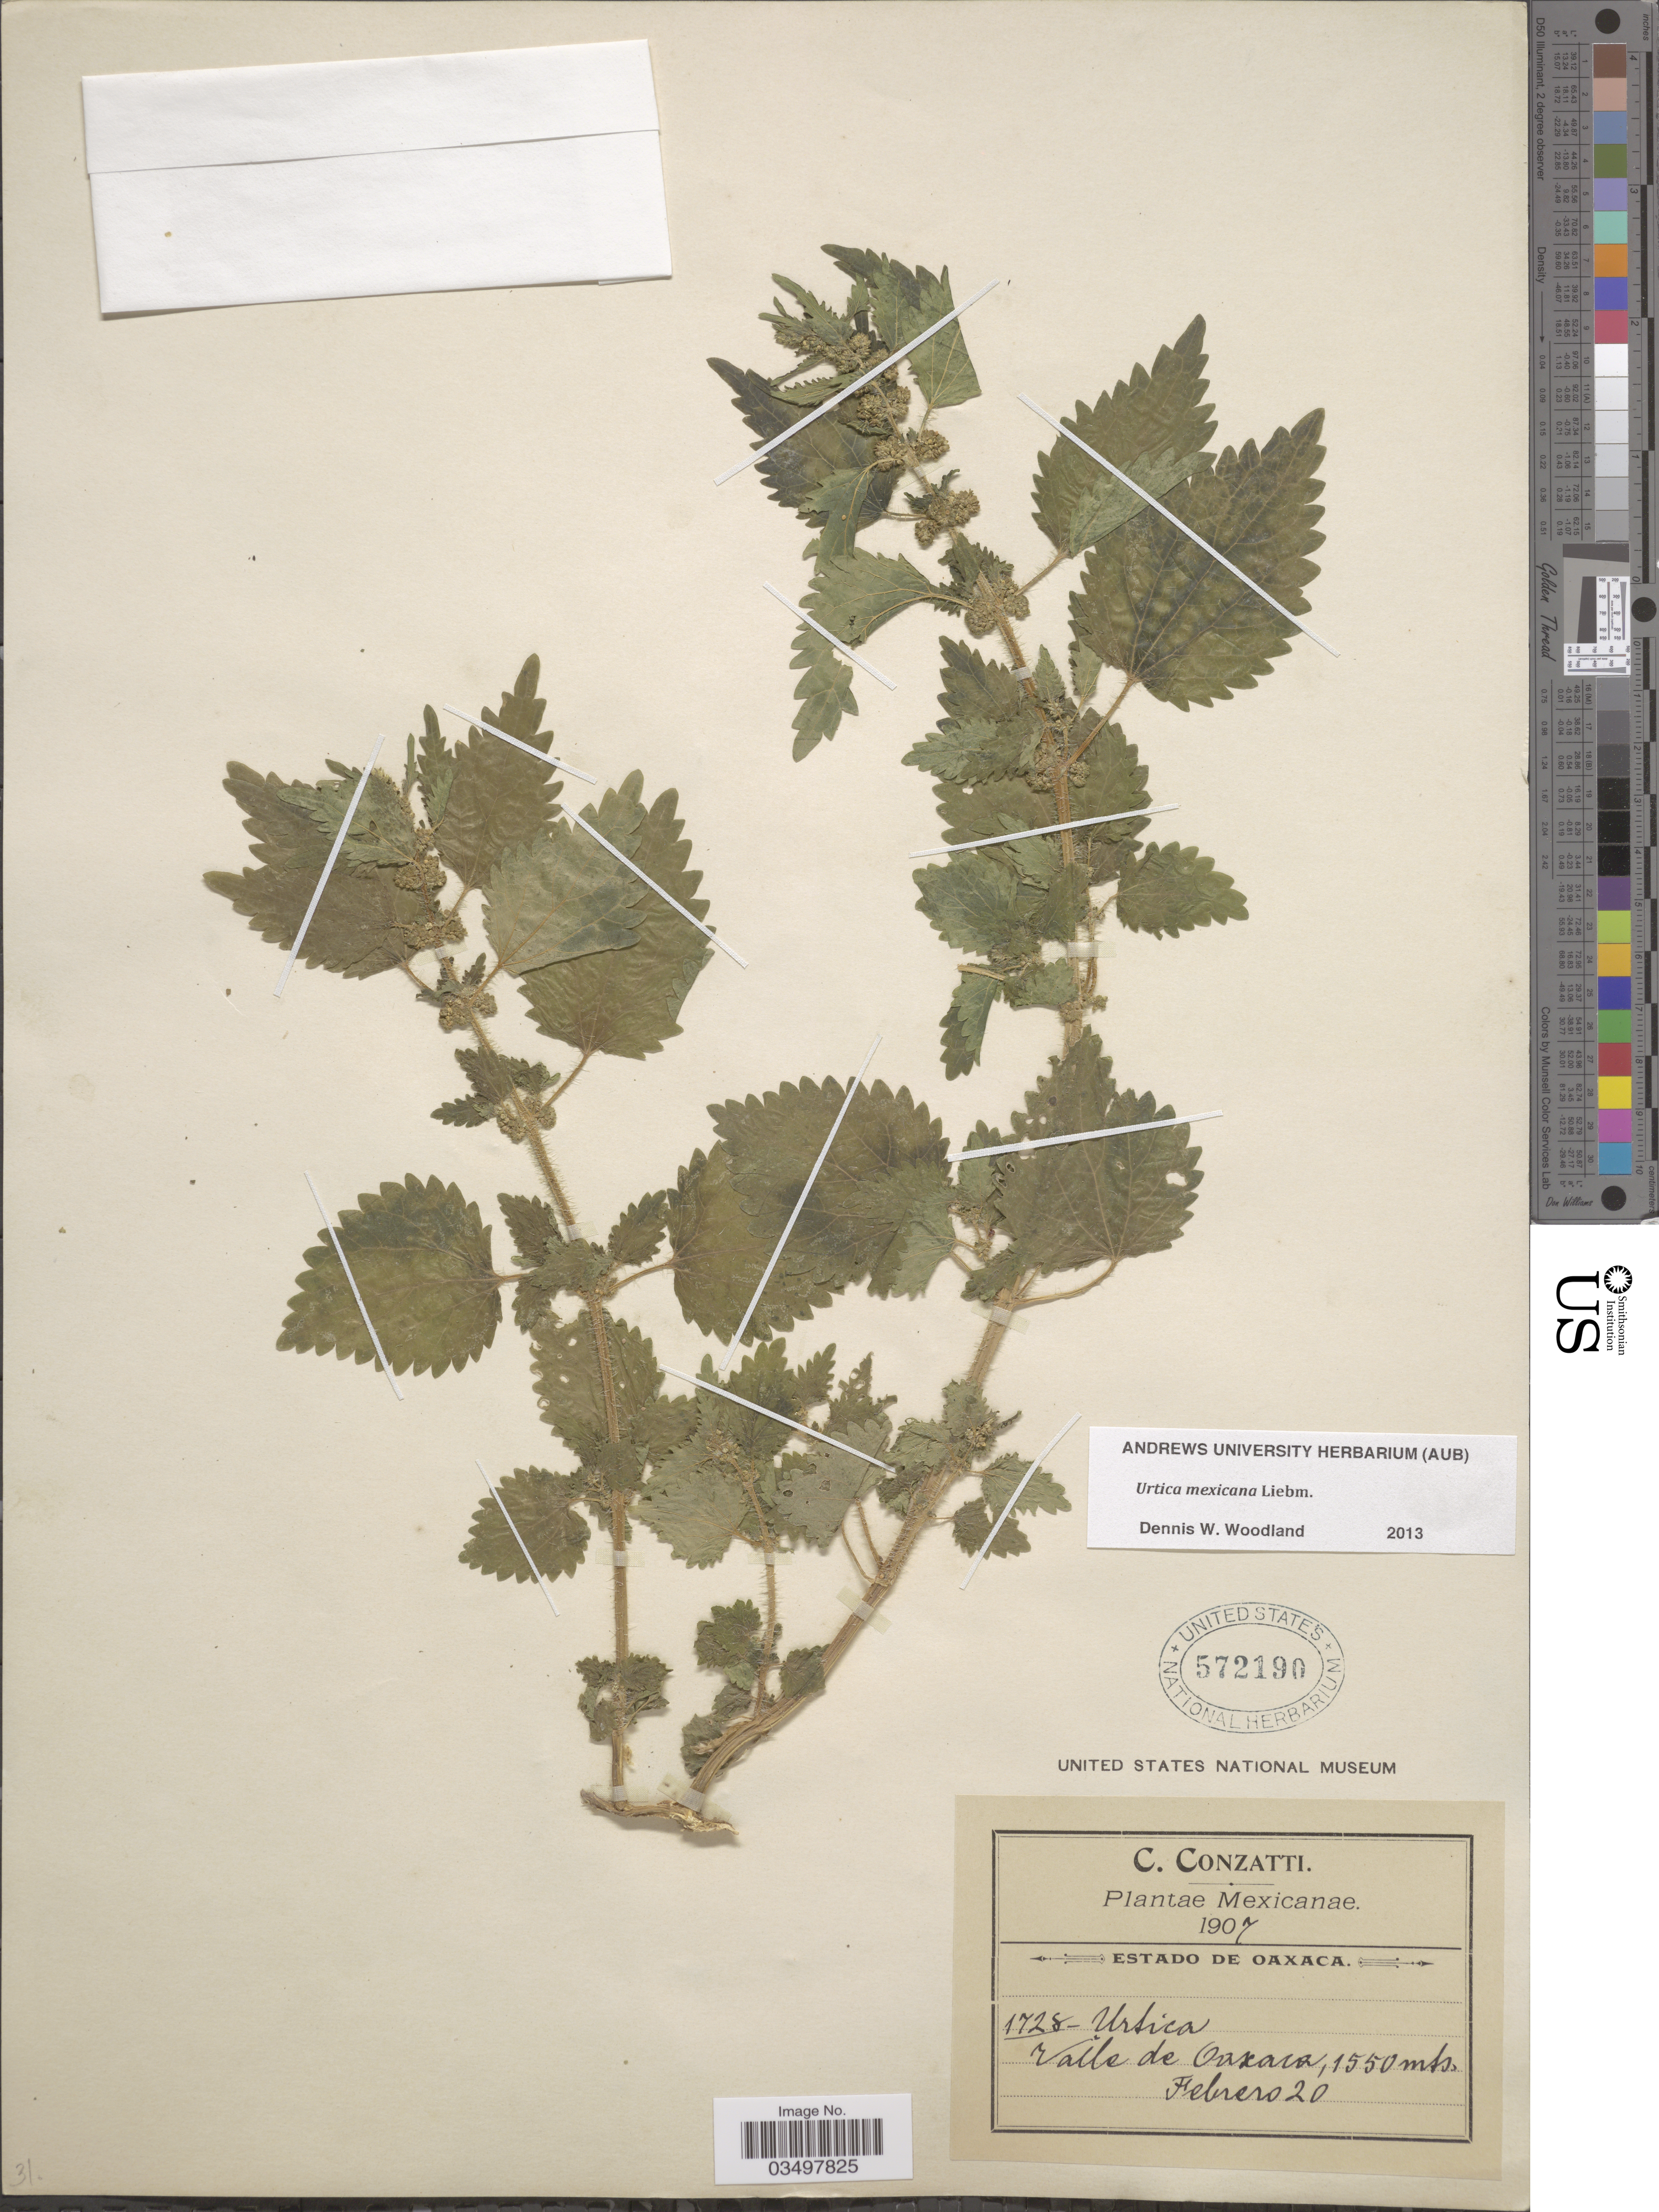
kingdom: Plantae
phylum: Tracheophyta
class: Magnoliopsida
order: Rosales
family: Urticaceae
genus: Urtica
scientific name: Urtica mexicana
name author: Liebm.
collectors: C. Conzatti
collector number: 1728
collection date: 1907-02-20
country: Mexico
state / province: Oaxaca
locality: Estado de Oaxaca. Valle de Oaxaca.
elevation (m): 1550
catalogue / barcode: US 572190